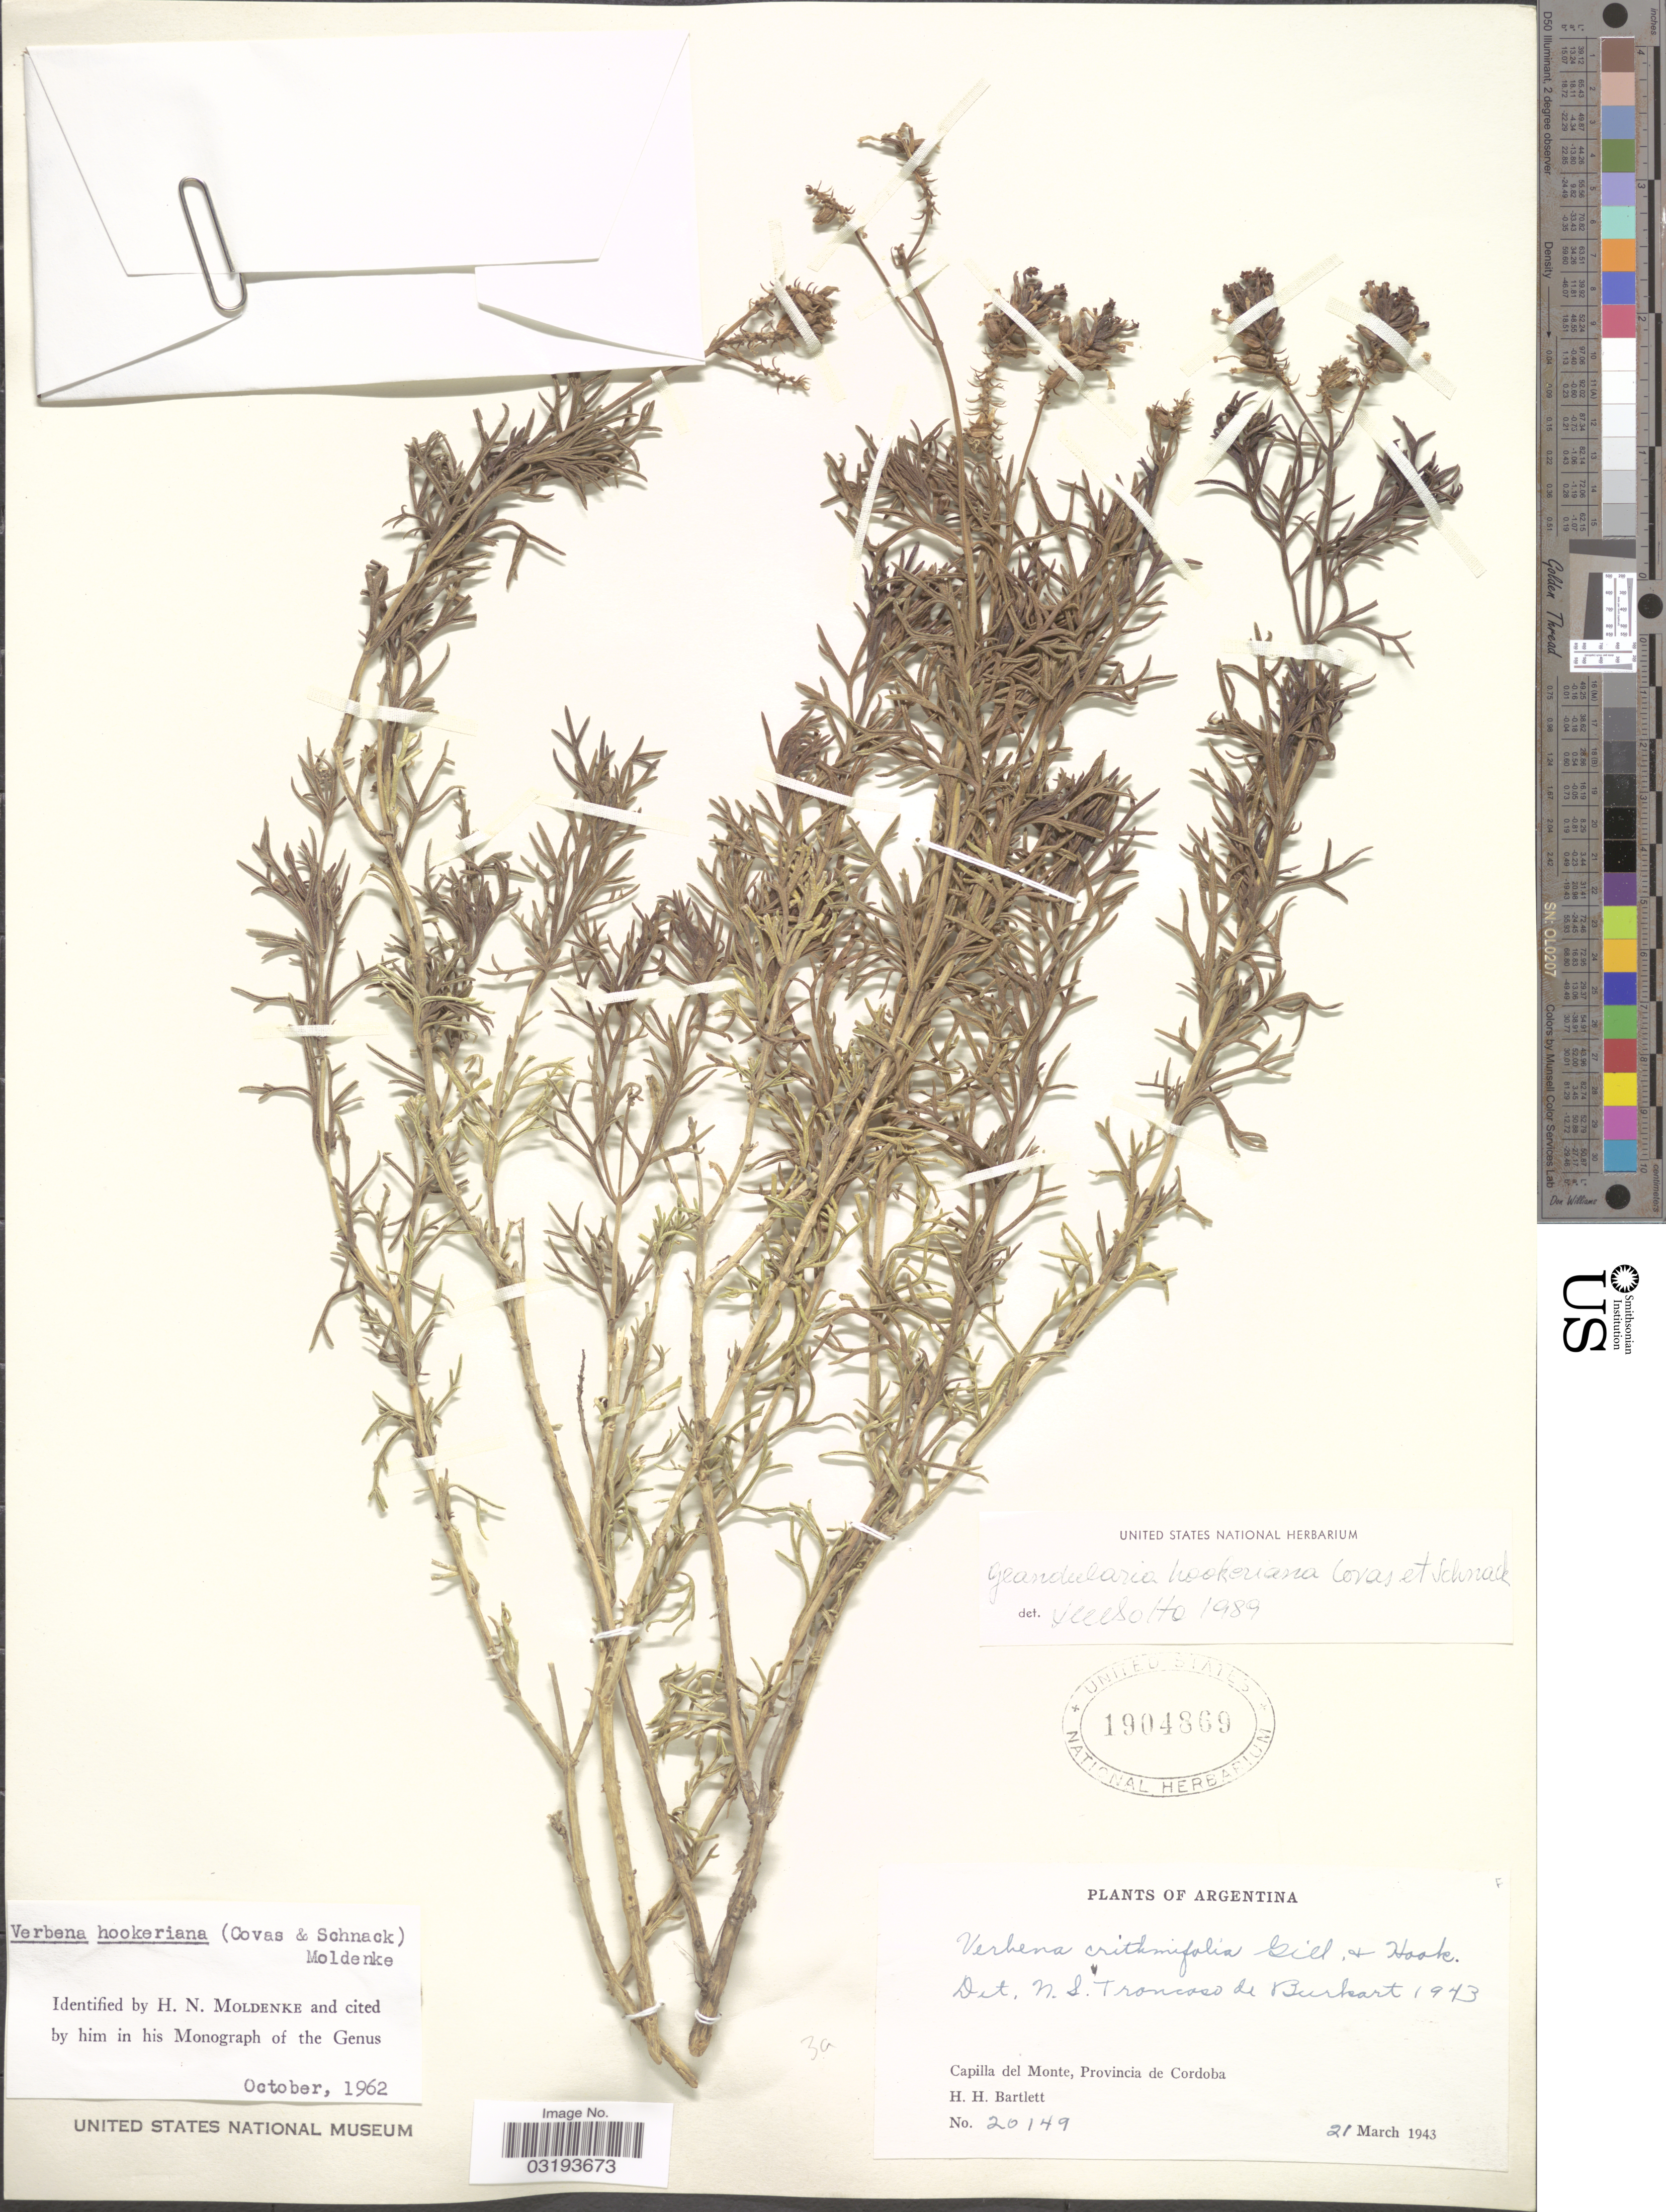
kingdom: Plantae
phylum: Tracheophyta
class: Magnoliopsida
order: Lamiales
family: Verbenaceae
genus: Verbena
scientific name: Verbena hookeriana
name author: (Covas & Schack) Moldenke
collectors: H. H. Bartlett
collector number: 20149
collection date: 1943-03-21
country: Argentina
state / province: Cordoba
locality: Capilla del Monte.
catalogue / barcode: US 1904869